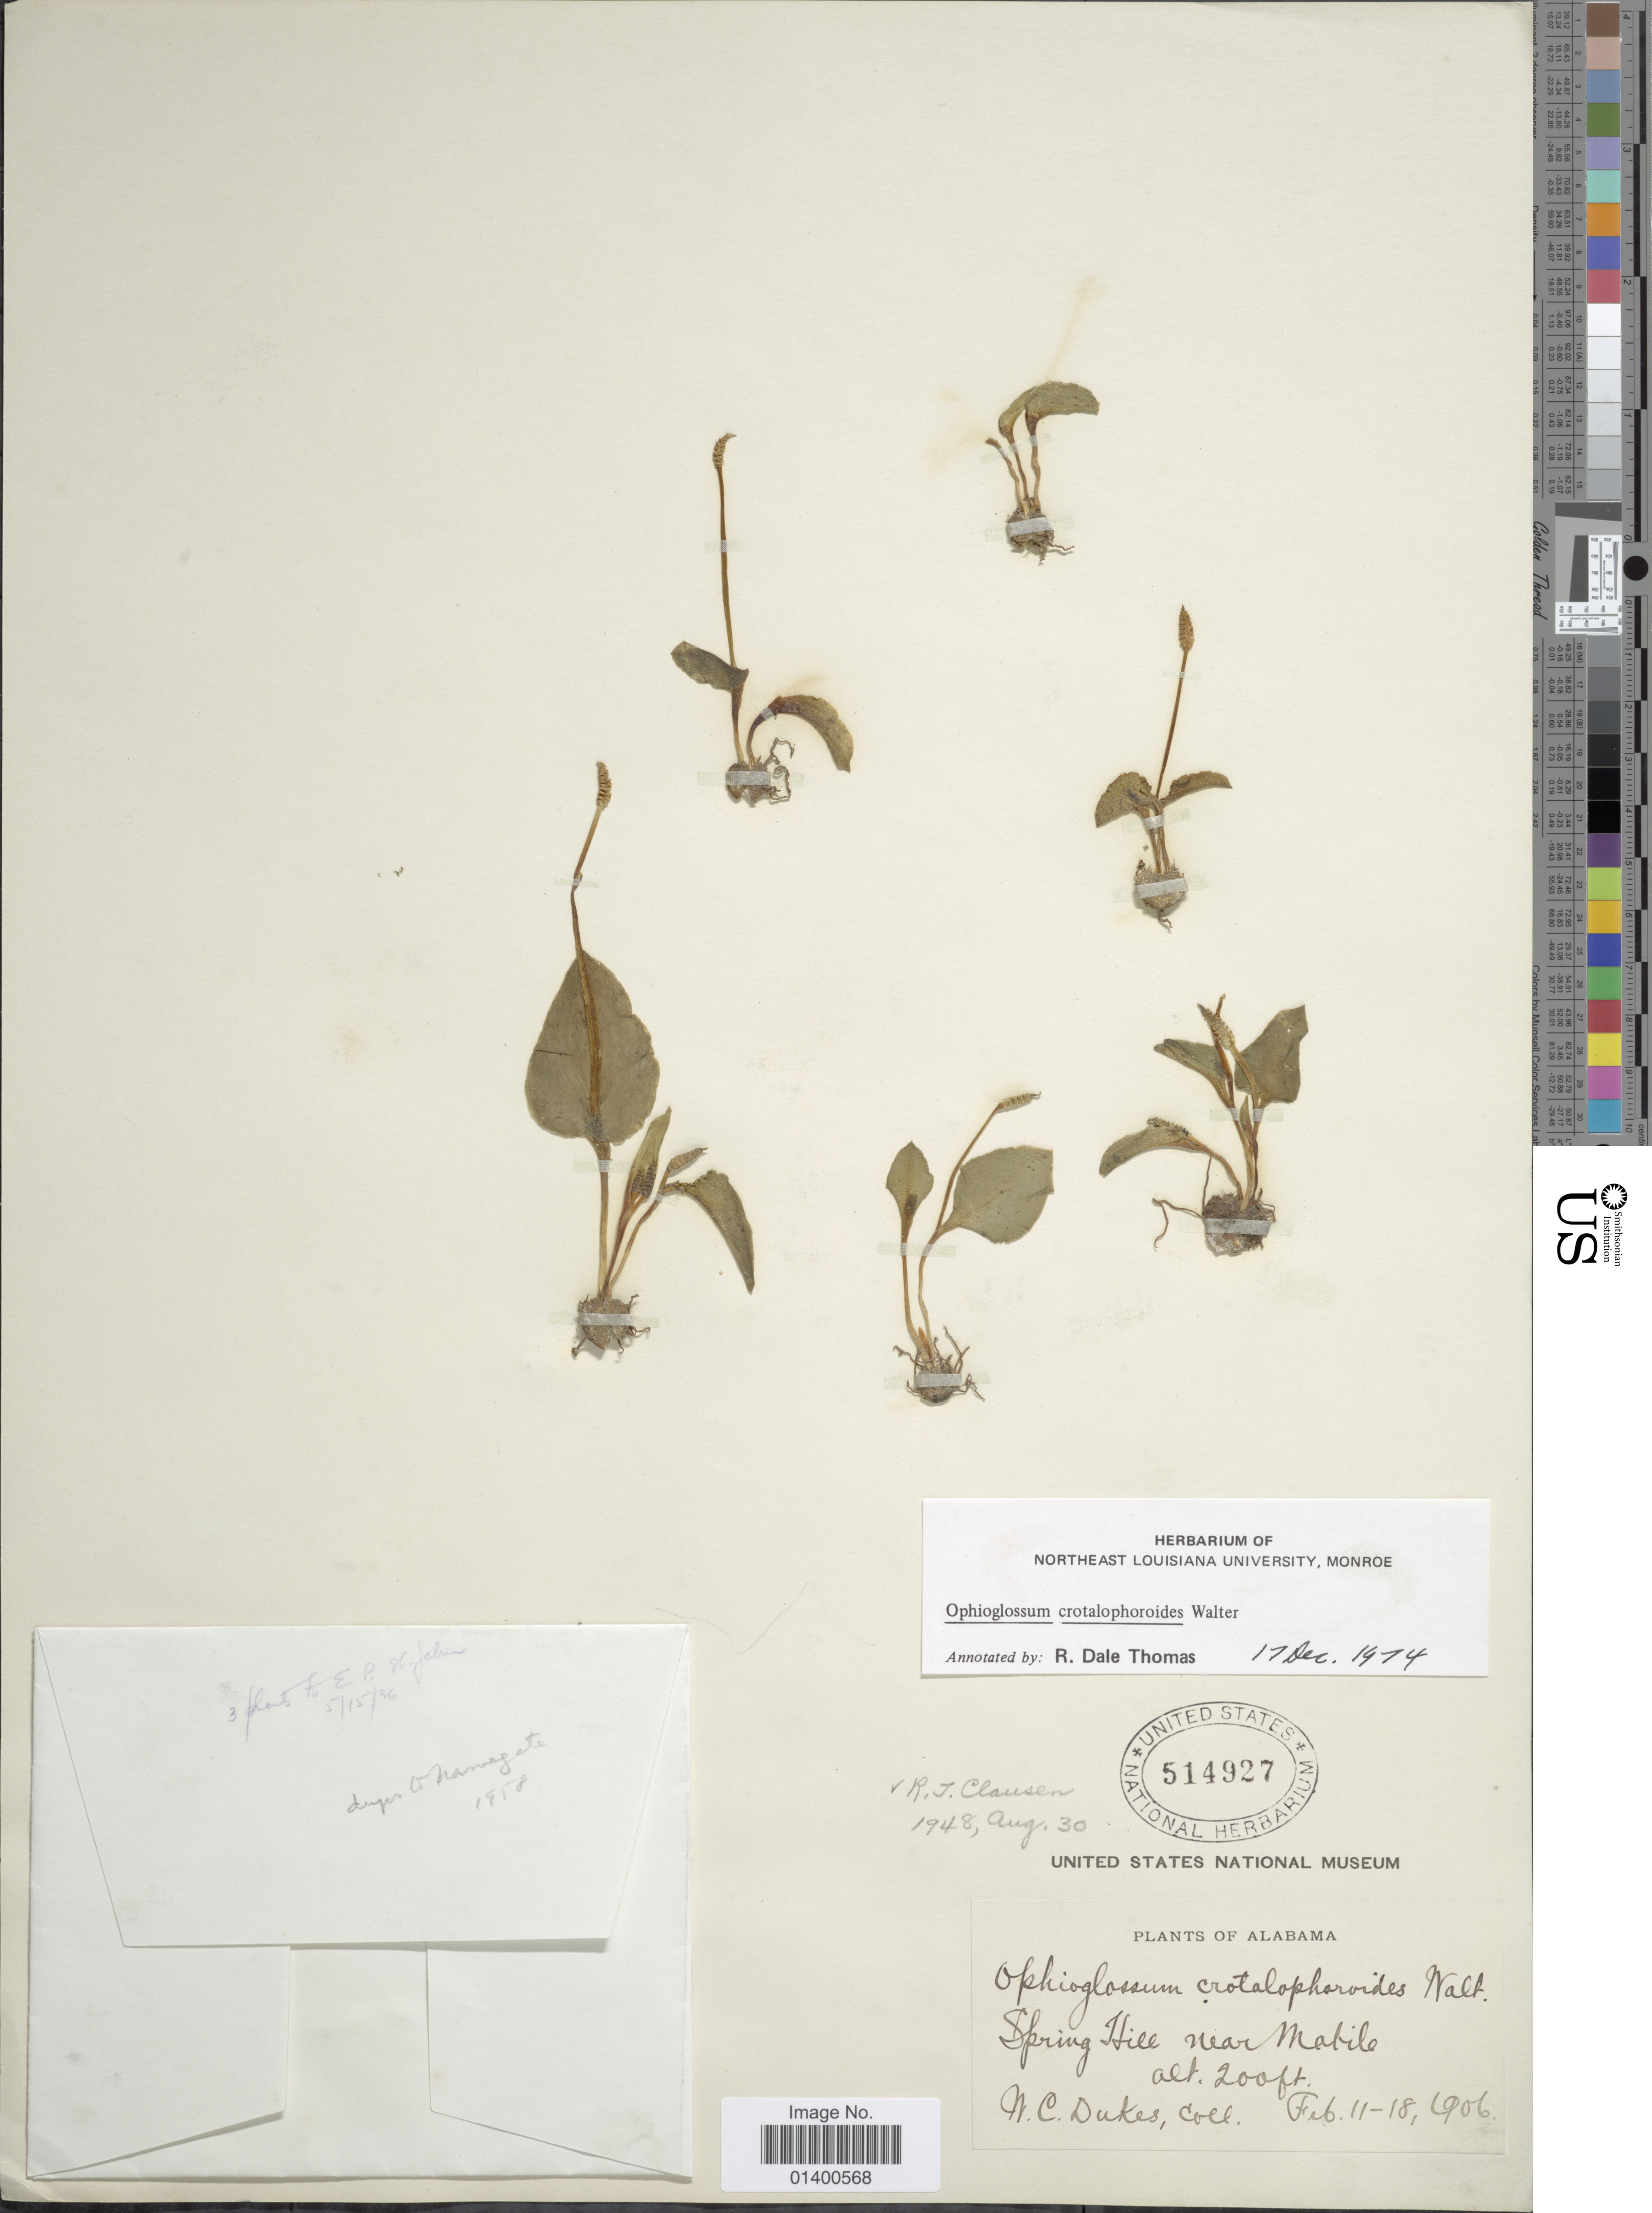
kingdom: Plantae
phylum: Tracheophyta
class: Polypodiopsida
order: Ophioglossales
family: Ophioglossaceae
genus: Ophioglossum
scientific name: Ophioglossum crotalophoroides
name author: Walter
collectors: W. C. Dukes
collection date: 1906-02-11/1906-02-18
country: United States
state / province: Alabama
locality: Spring Hill near Mobile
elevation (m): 61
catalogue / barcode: US 514927